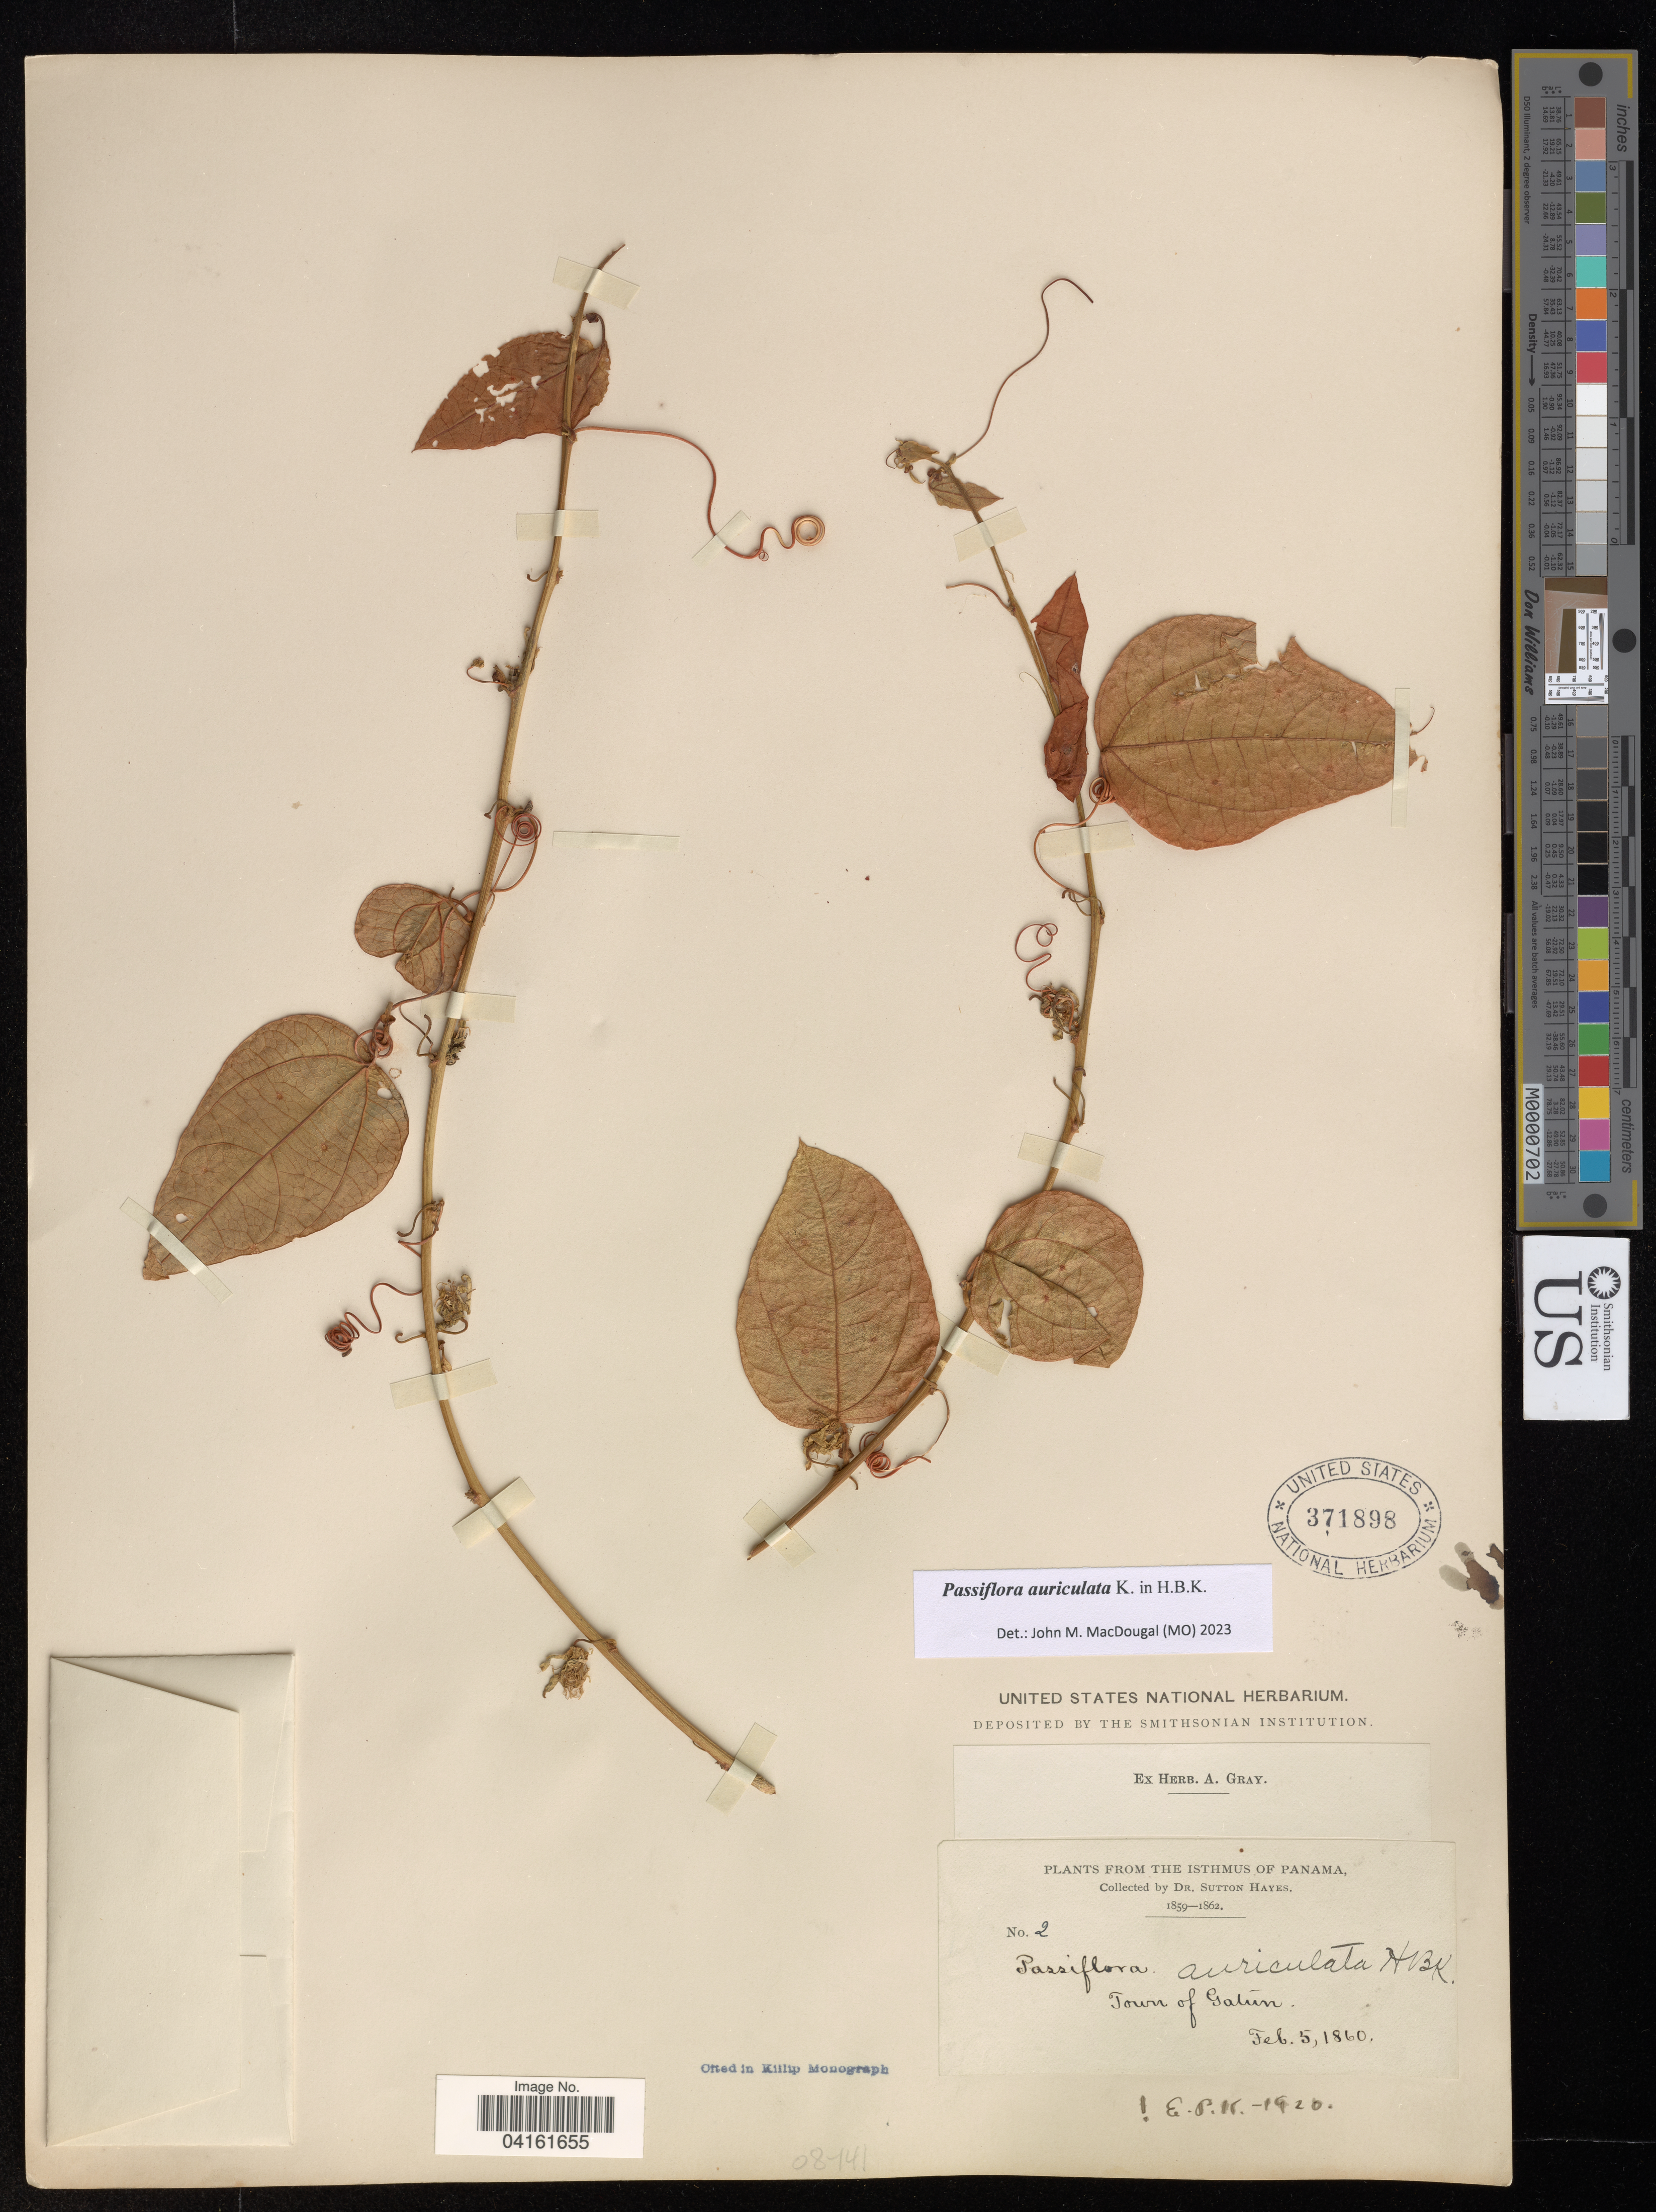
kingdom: Plantae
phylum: Tracheophyta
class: Magnoliopsida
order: Malpighiales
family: Passifloraceae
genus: Passiflora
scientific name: Passiflora auriculata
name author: Kunth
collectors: S. Hayes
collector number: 2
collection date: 1860-02-05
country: Panama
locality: The Isthmus of Panama. Town of Gatún.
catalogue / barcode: US 371898